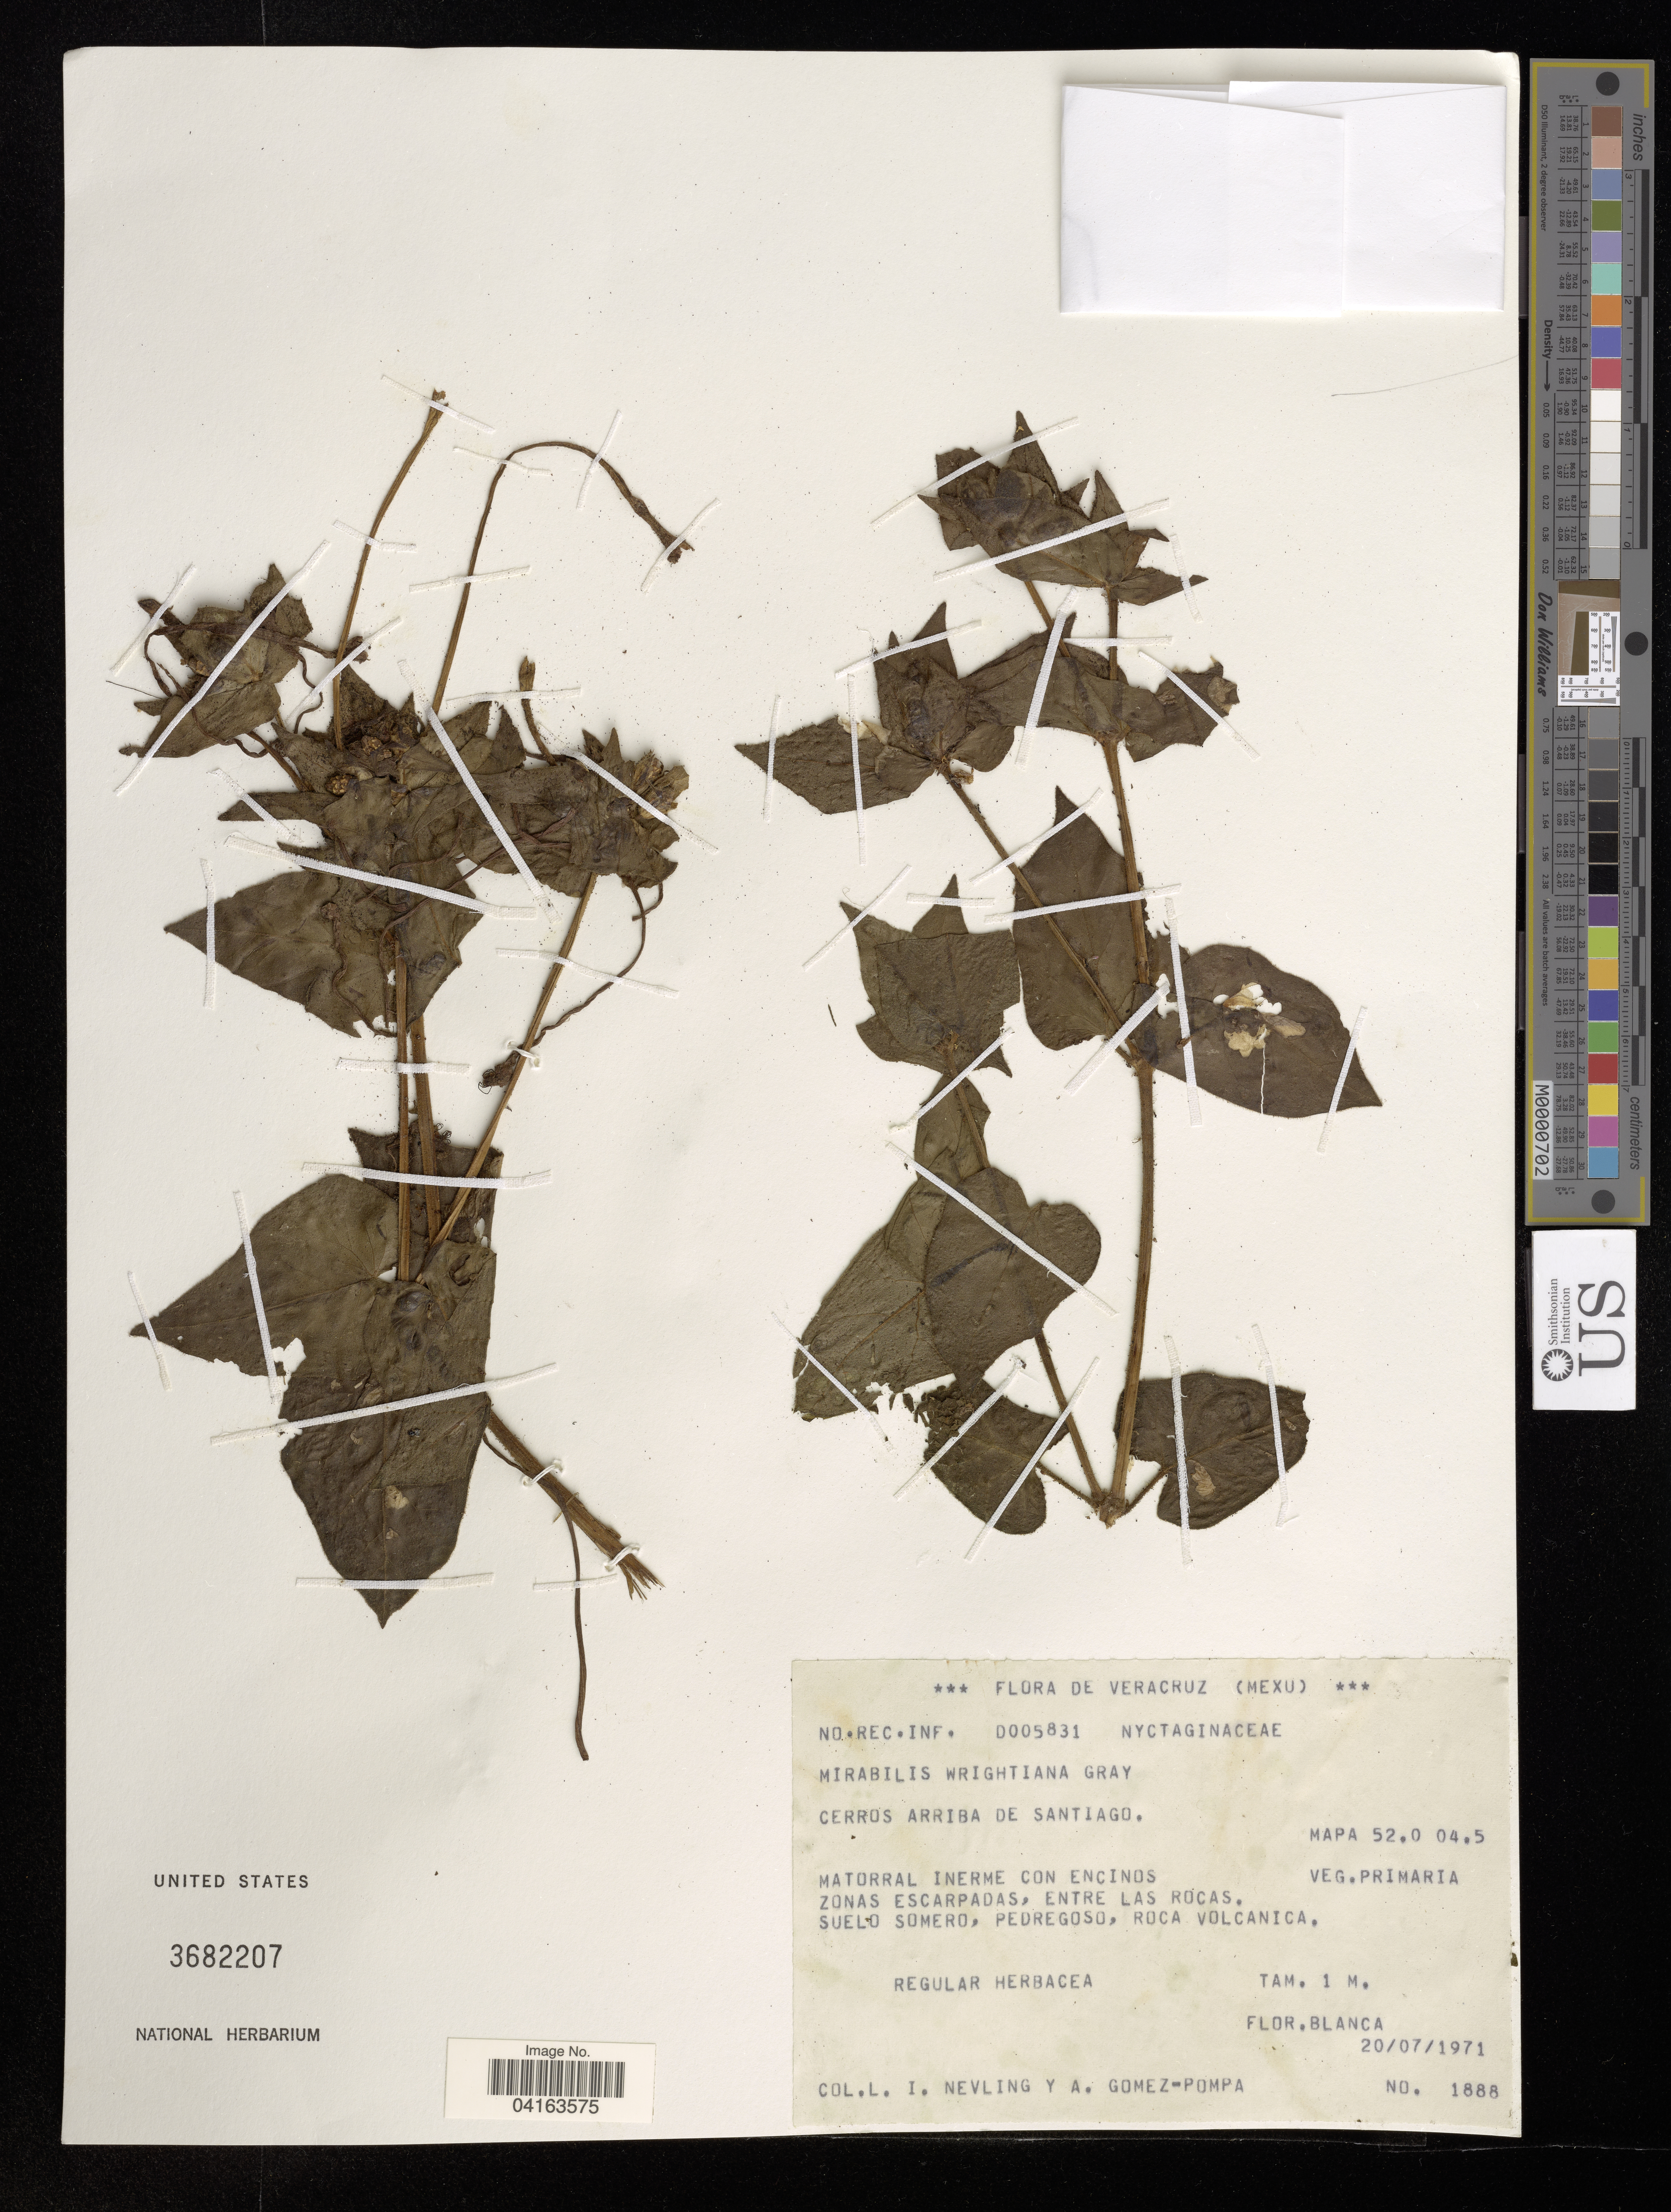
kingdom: Plantae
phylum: Tracheophyta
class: Magnoliopsida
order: Caryophyllales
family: Nyctaginaceae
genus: Mirabilis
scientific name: Mirabilis wrightiana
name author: A. Gray & Britton ex Kearney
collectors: I. Nevling & A. Gómez Pompa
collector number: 1888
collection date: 1971-07-20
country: Mexico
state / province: Veracruz Llave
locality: Cerros Arriba de Santiago.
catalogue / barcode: US 3682207